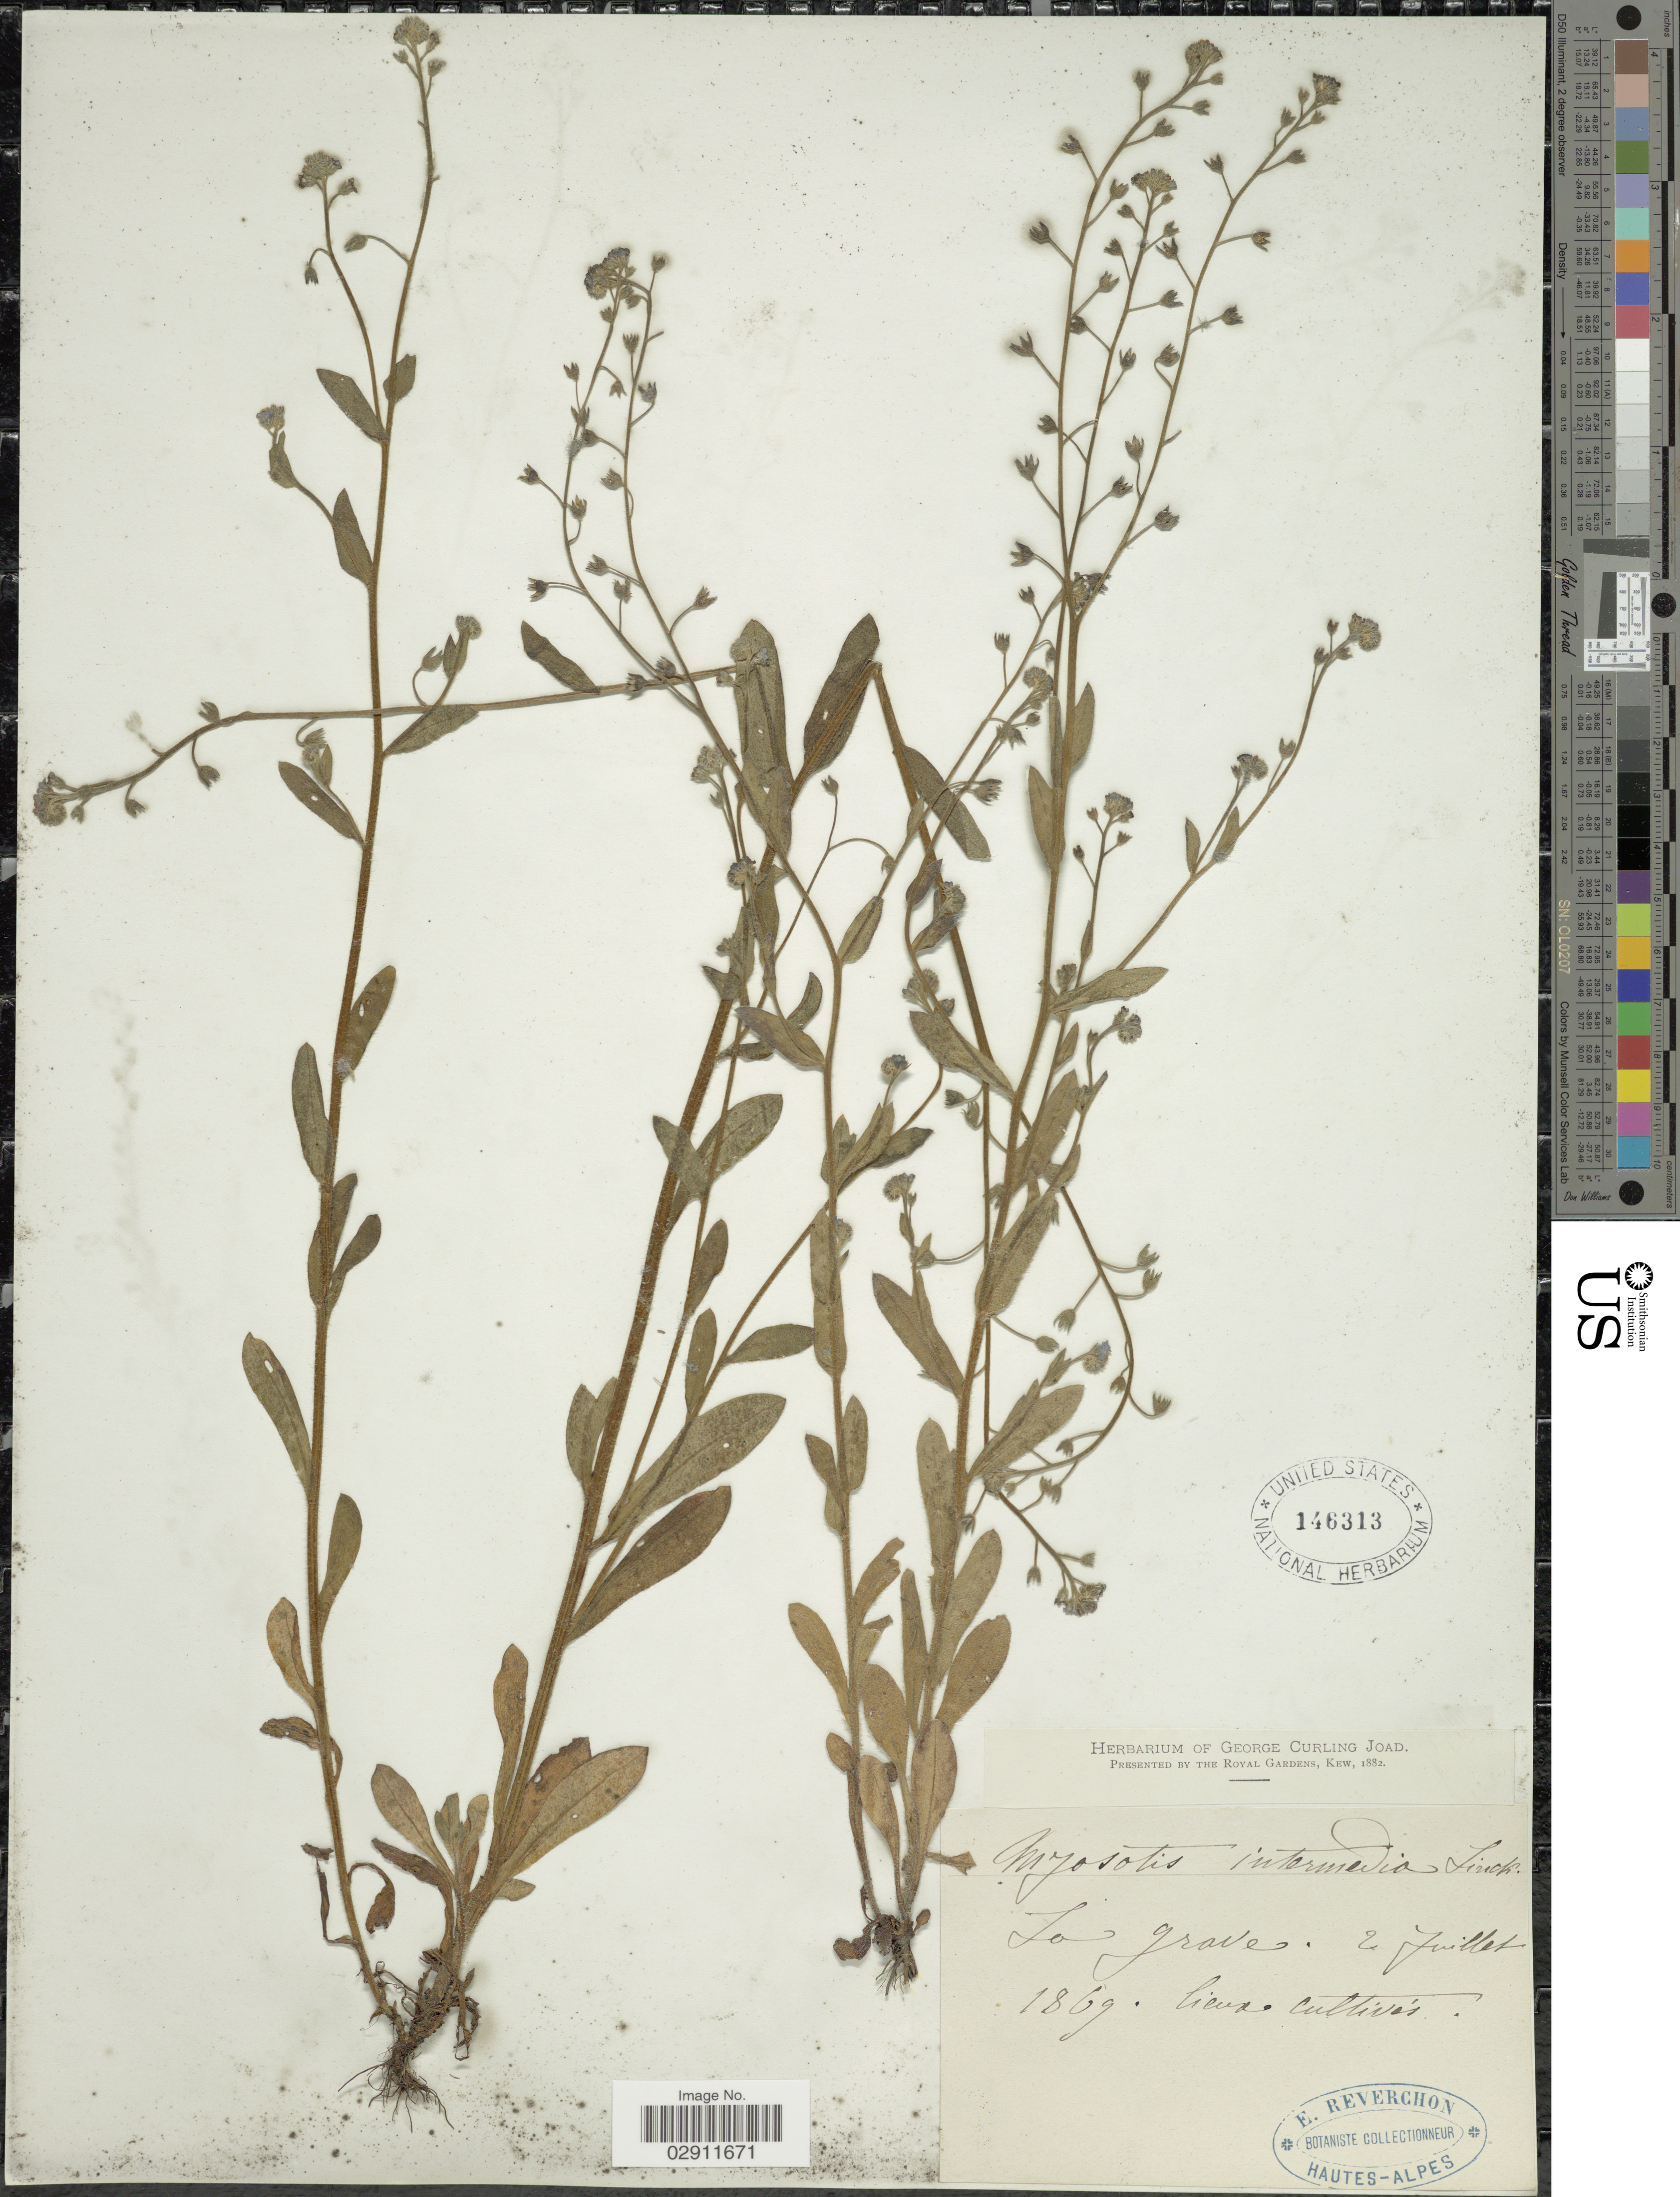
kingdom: Plantae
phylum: Tracheophyta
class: Magnoliopsida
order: Boraginales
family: Boraginaceae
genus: Myosotis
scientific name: Myosotis intermedia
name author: Link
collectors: E. Reverchon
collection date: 1869-07-02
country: France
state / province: Provence-Alpes-Côte d'Azur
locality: La Grave, lieux cultivés.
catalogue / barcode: US 146313